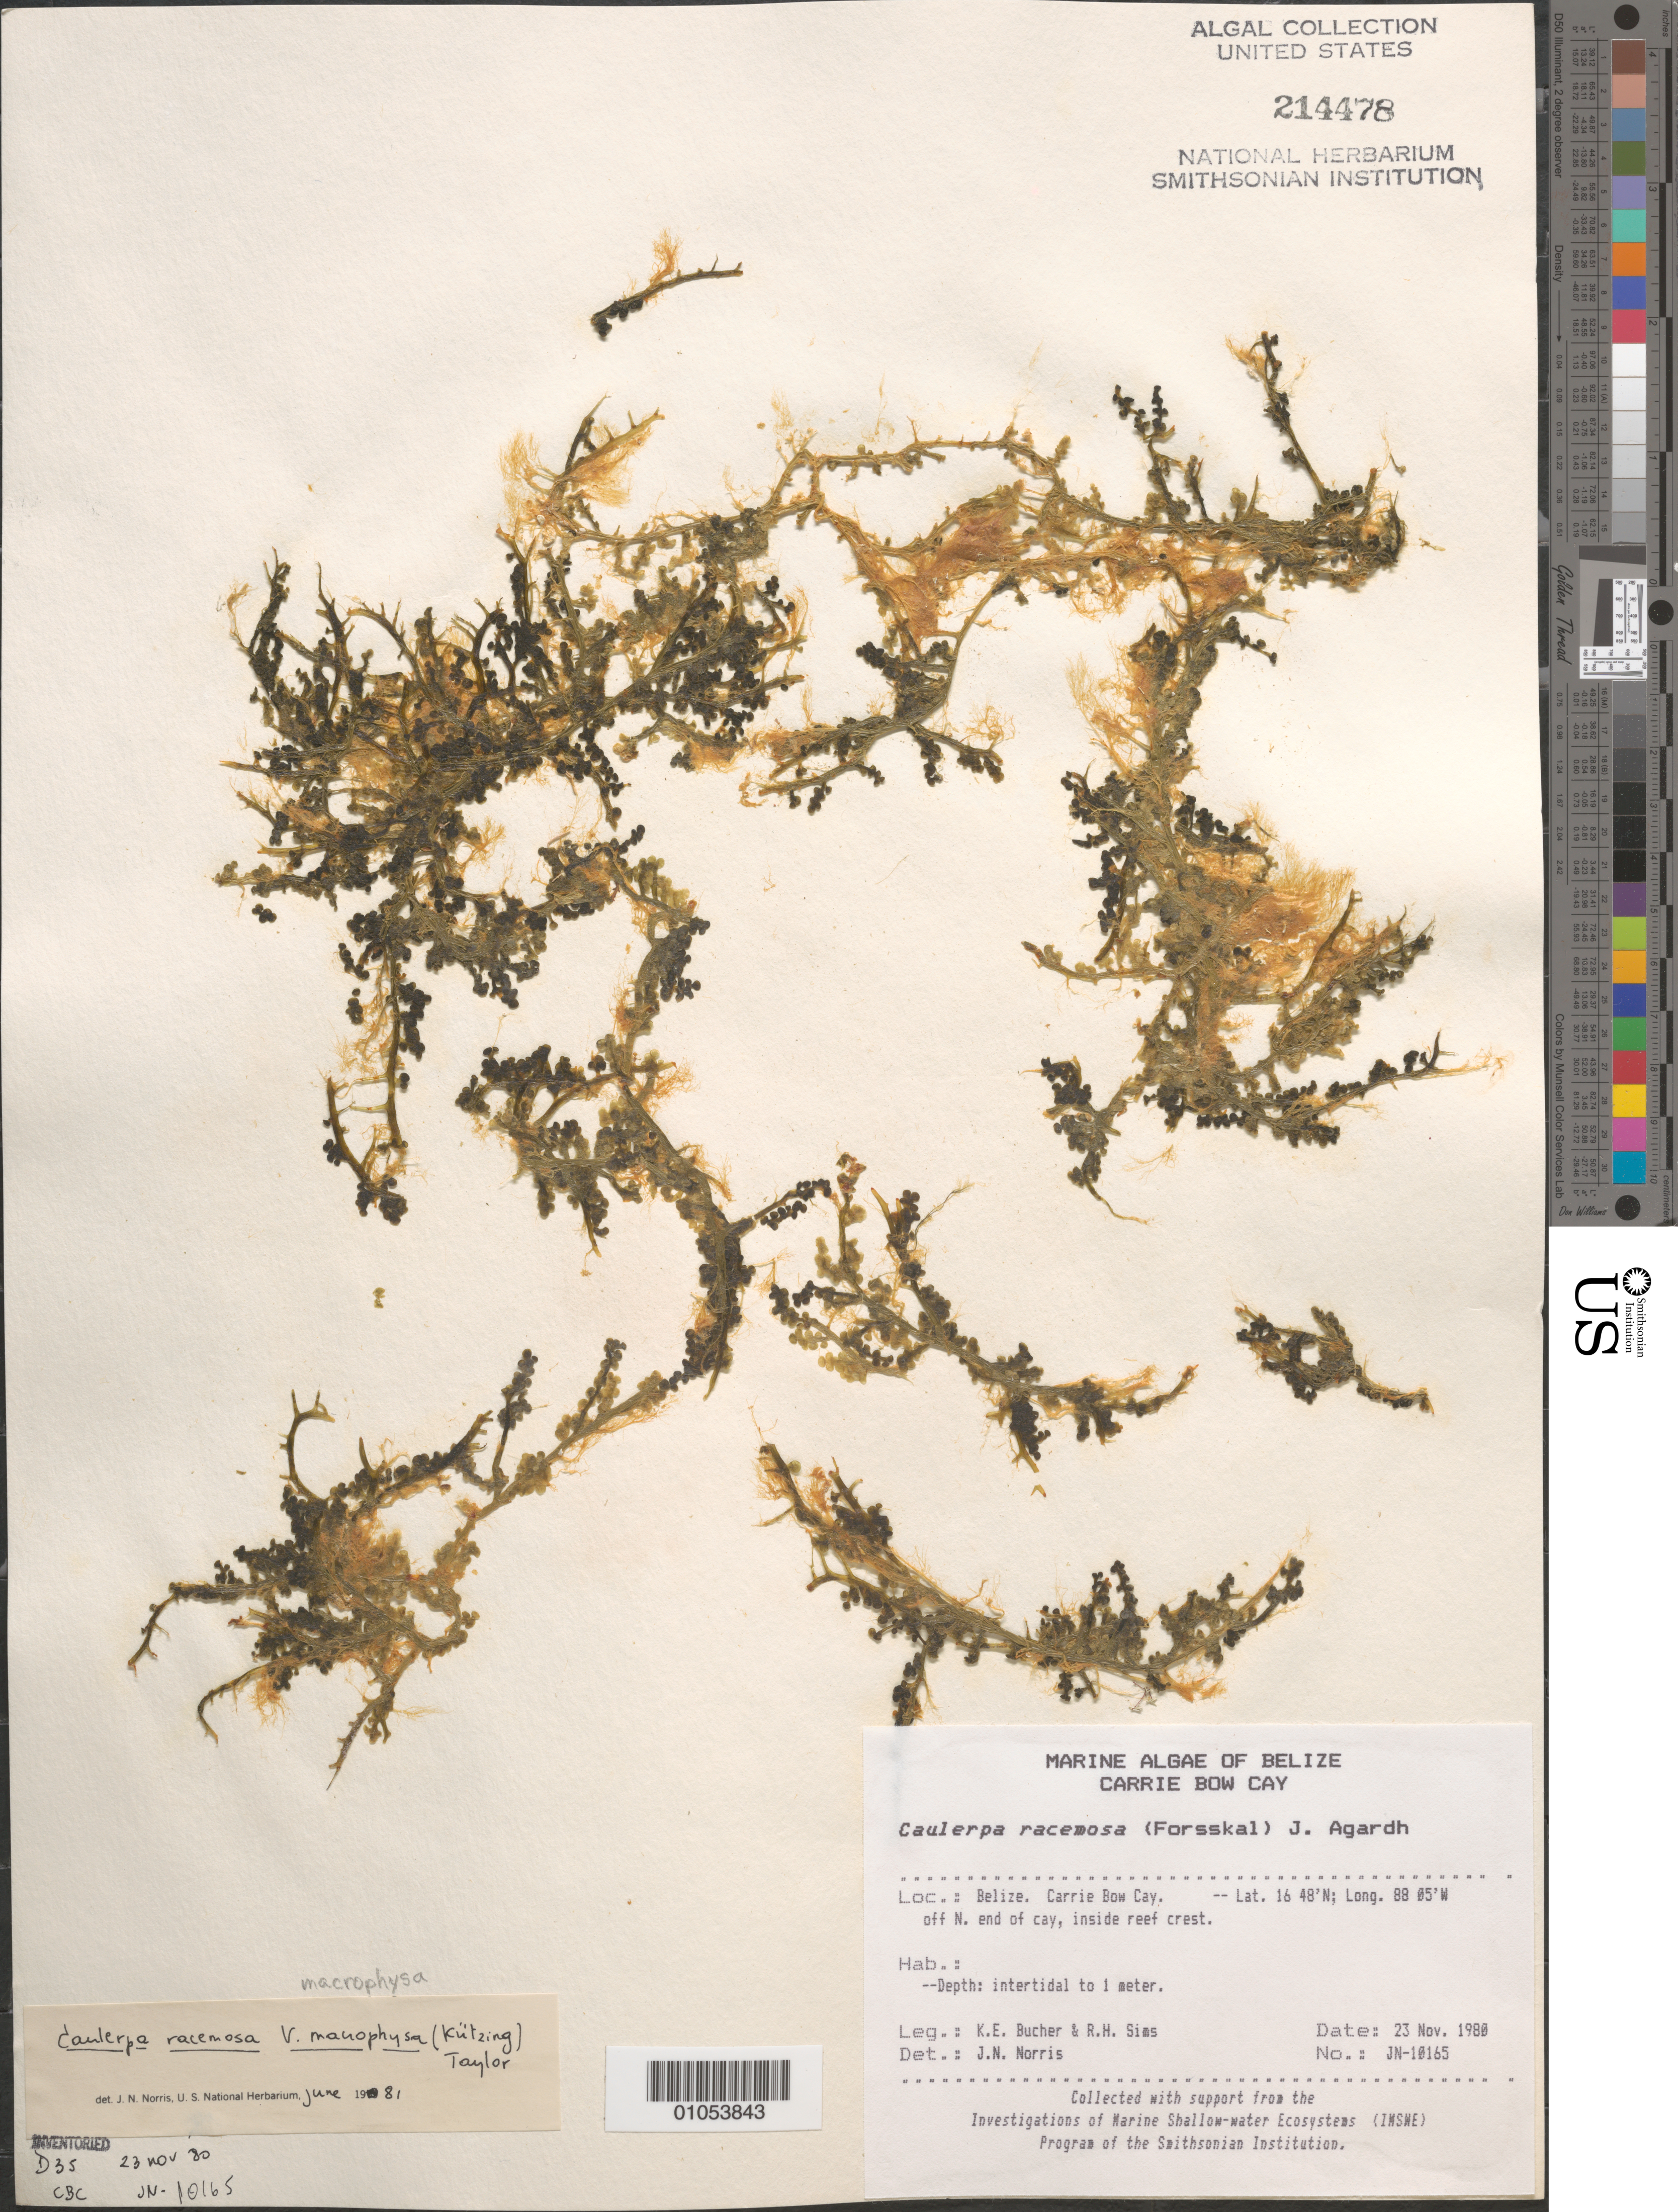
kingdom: Plantae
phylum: Chlorophyta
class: Ulvophyceae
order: Bryopsidales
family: Caulerpaceae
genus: Caulerpa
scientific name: Caulerpa racemosa var. macrophysa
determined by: Norris, James N.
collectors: K. E. Bucher & R. H. Sims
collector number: JN-10165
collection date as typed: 23 Nov 1980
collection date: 1980-11-23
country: Belize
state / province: Stann Creek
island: Carrie Bow Cay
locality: Off north end of cay, inside reef crest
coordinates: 16 48'N, 88 05'W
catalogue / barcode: US 214478